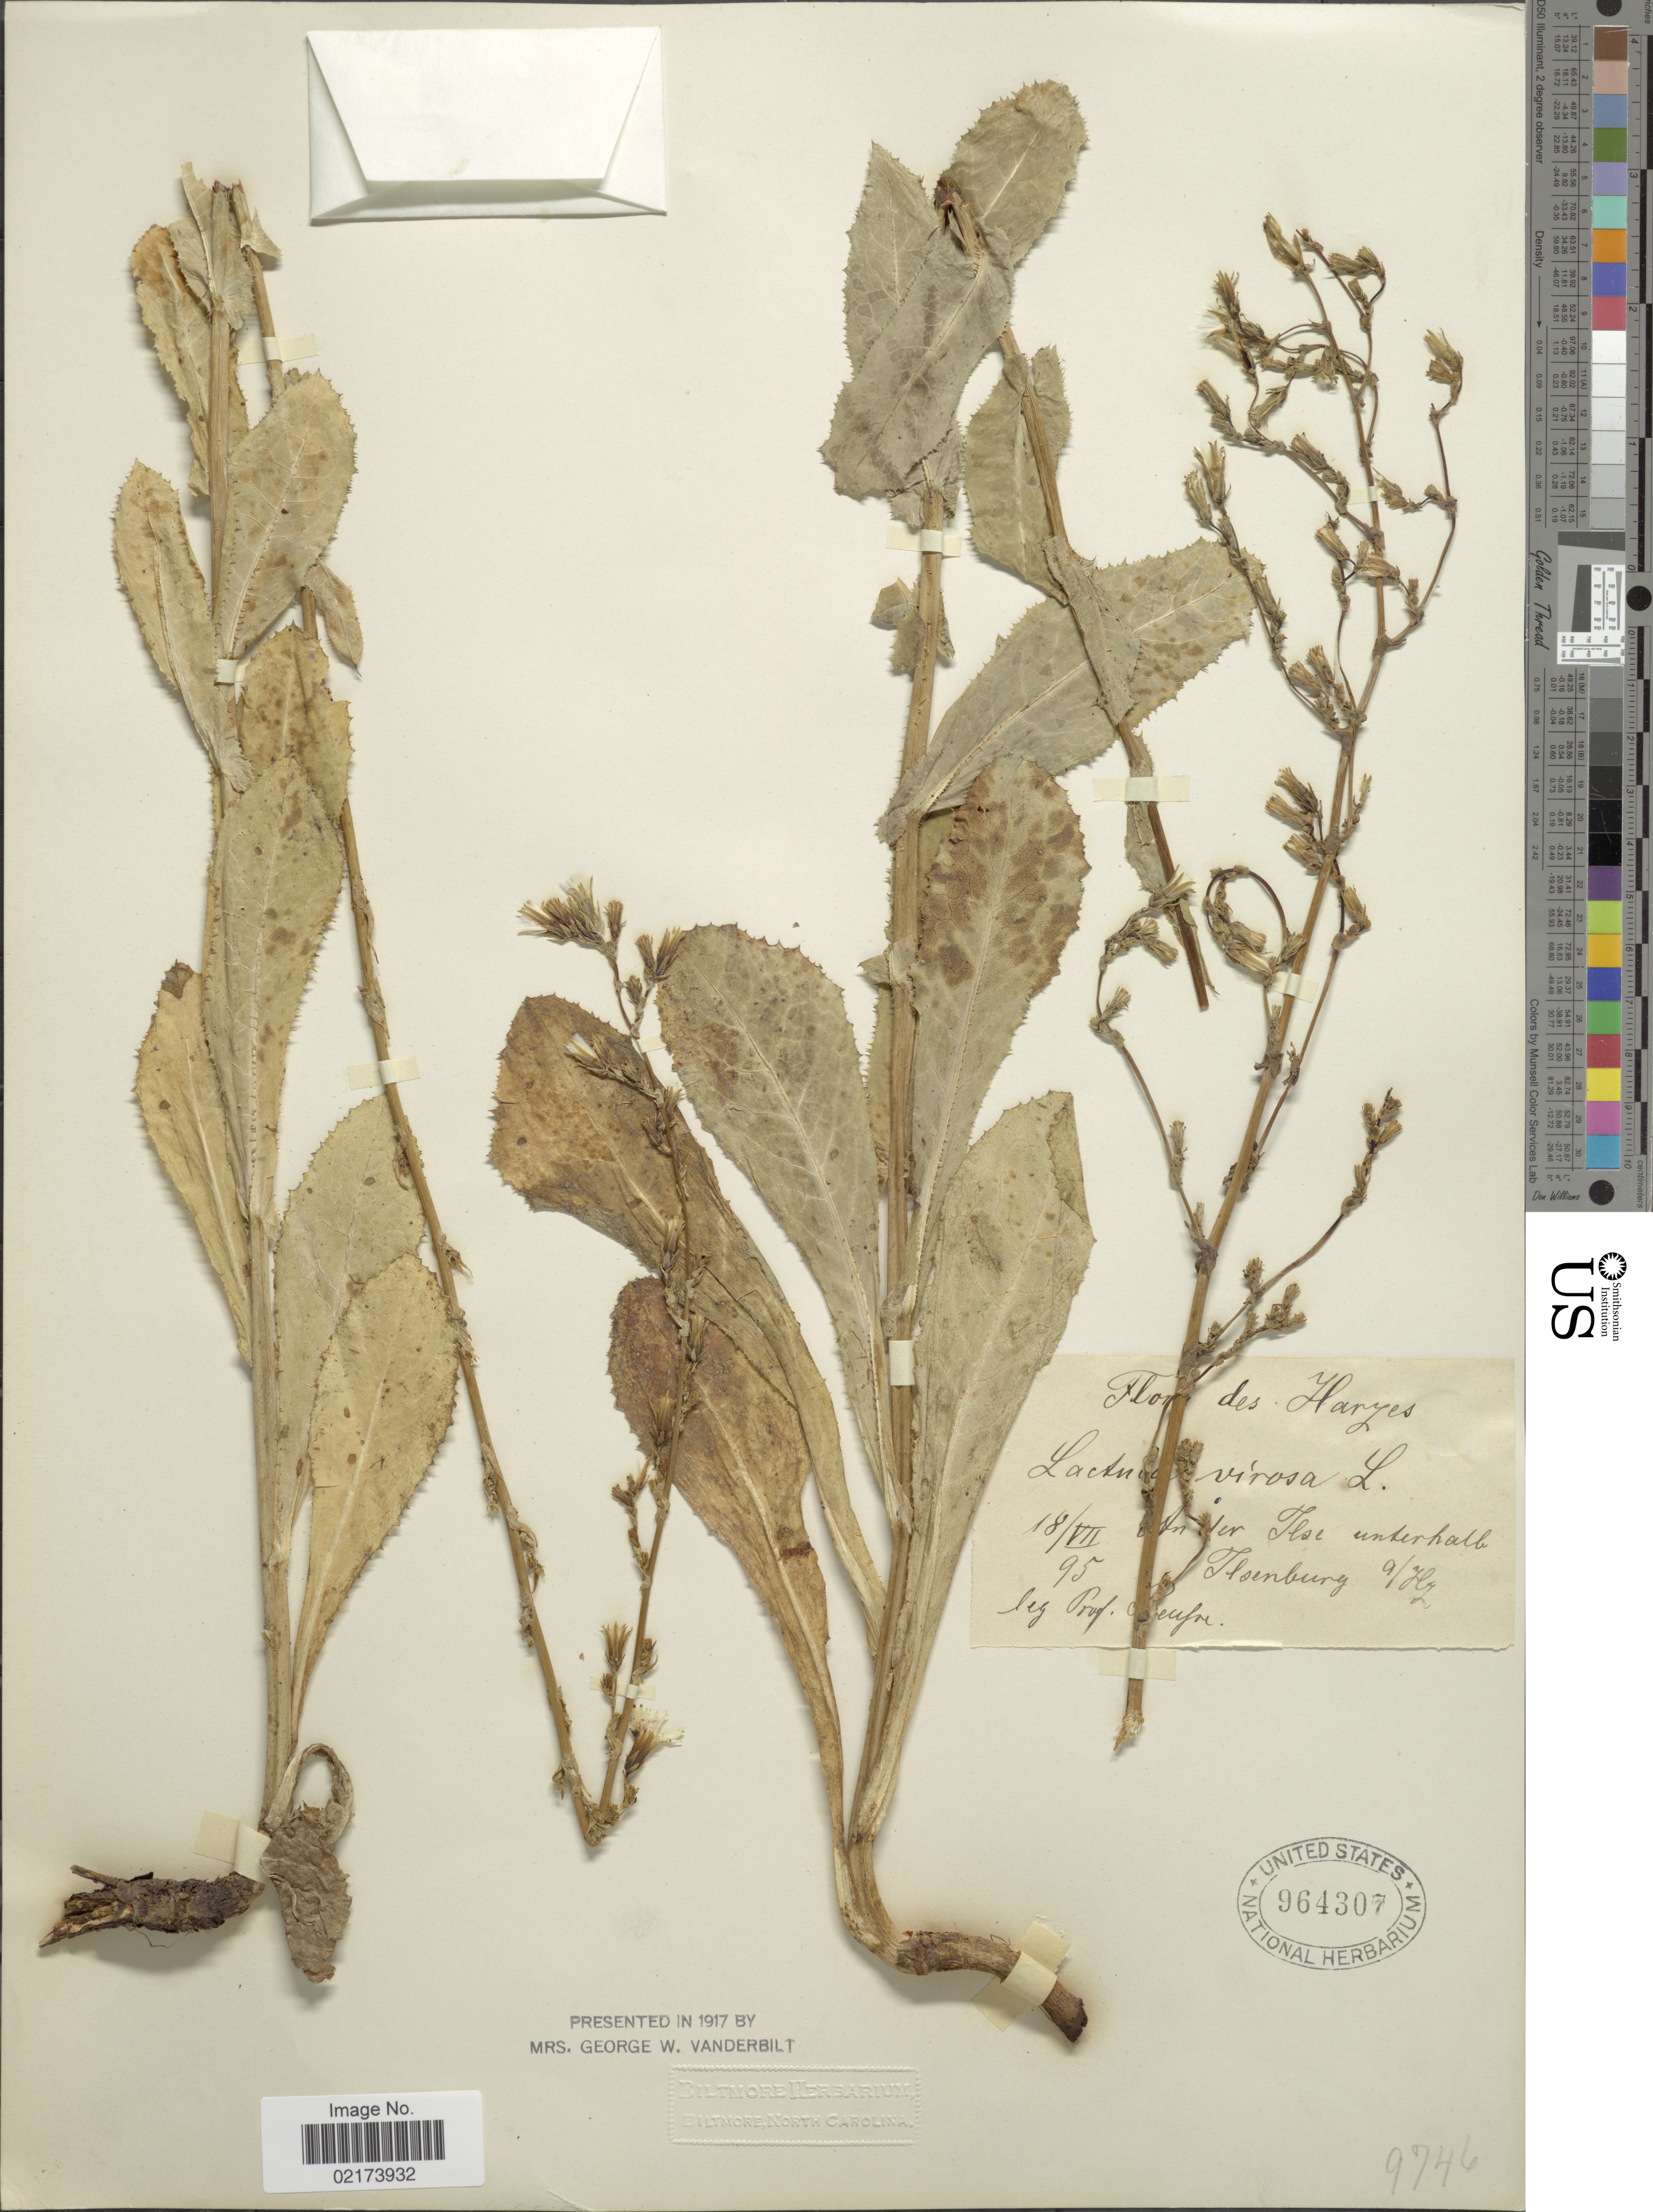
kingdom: Plantae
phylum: Tracheophyta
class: Magnoliopsida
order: Asterales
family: Asteraceae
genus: Lactuca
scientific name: Lactuca virosa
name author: L.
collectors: Preufae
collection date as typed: Transcribed d/m/y: 18/7/95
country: Germany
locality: Harzes, unterhalb Floenburg [interpreted]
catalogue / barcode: US 964307